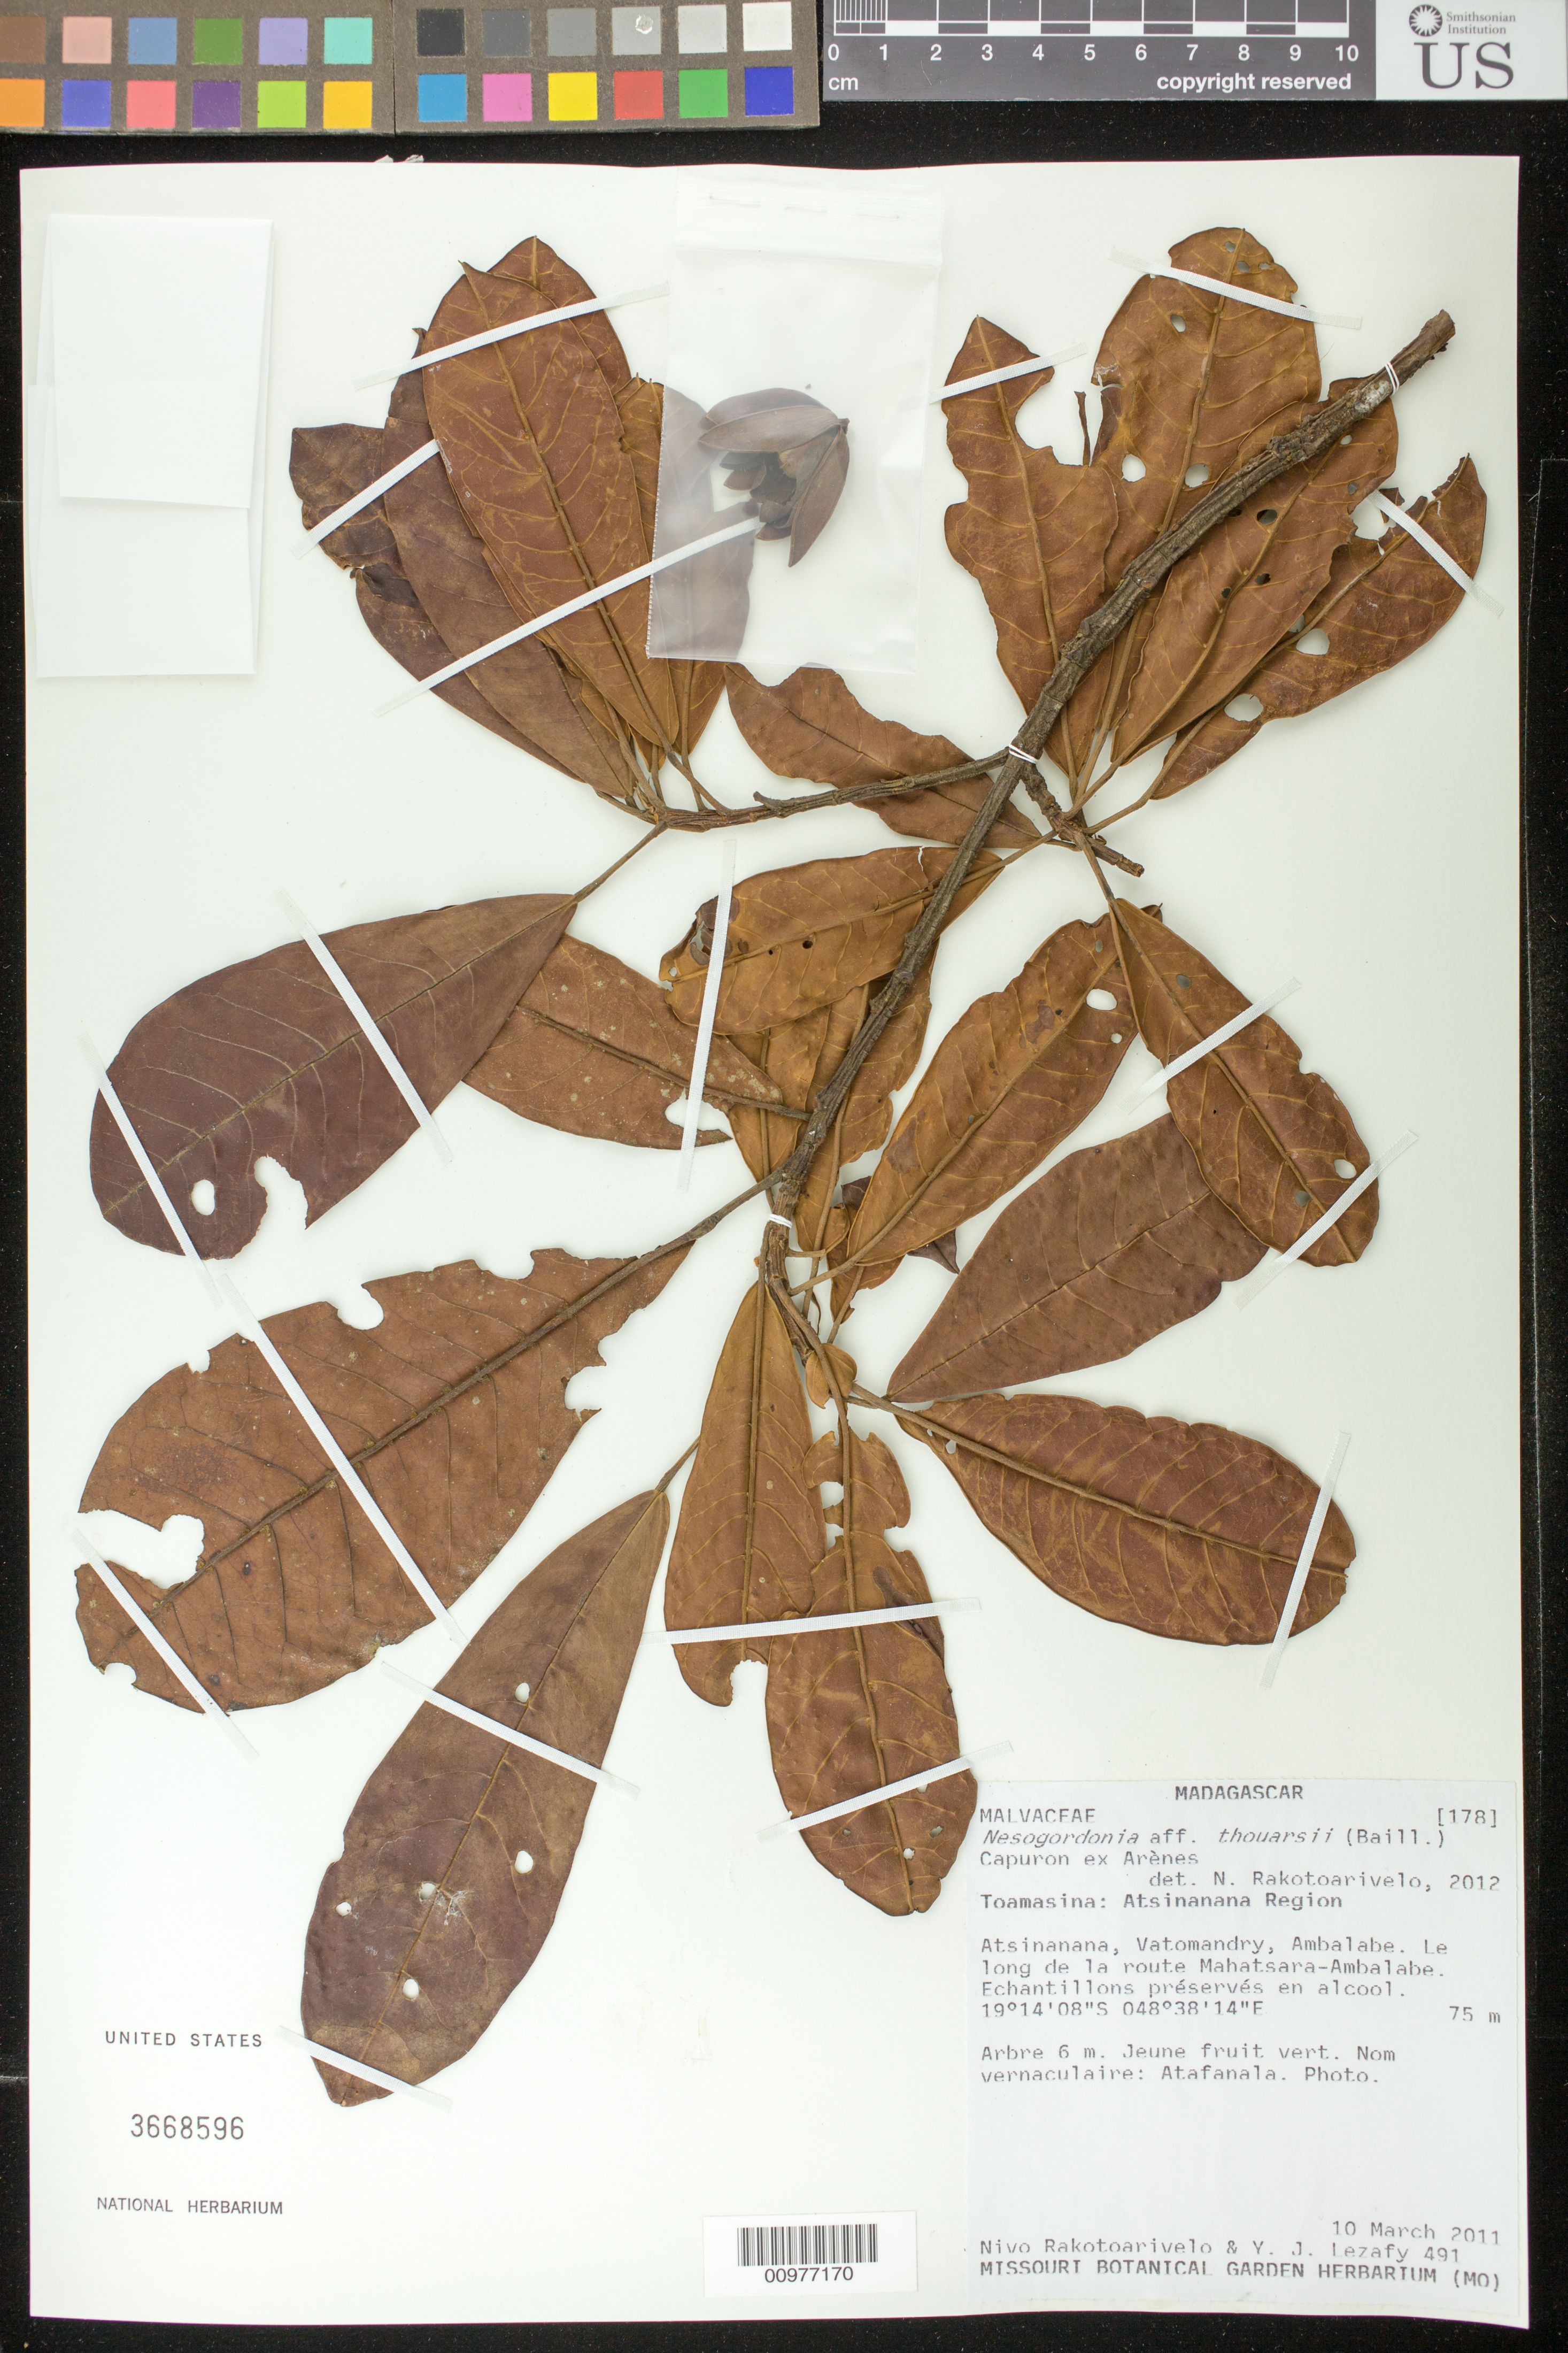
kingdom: Plantae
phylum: Tracheophyta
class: Magnoliopsida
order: Malvales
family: Malvaceae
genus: Nesogordonia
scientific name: Nesogordonia thouarsii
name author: (Baill.) Capuron ex Arènes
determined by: Rakotoarivelo, N.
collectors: N. Rakotoarivelo & Y. Lezafy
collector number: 491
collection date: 2011-03-10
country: Madagascar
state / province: Atsinanana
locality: Atsinanana, Vatomandry, Ambalabe. Le long de la route Mahatsara-Ambalabe.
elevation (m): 75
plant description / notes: echantillons preserves en alcool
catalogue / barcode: US 3668596